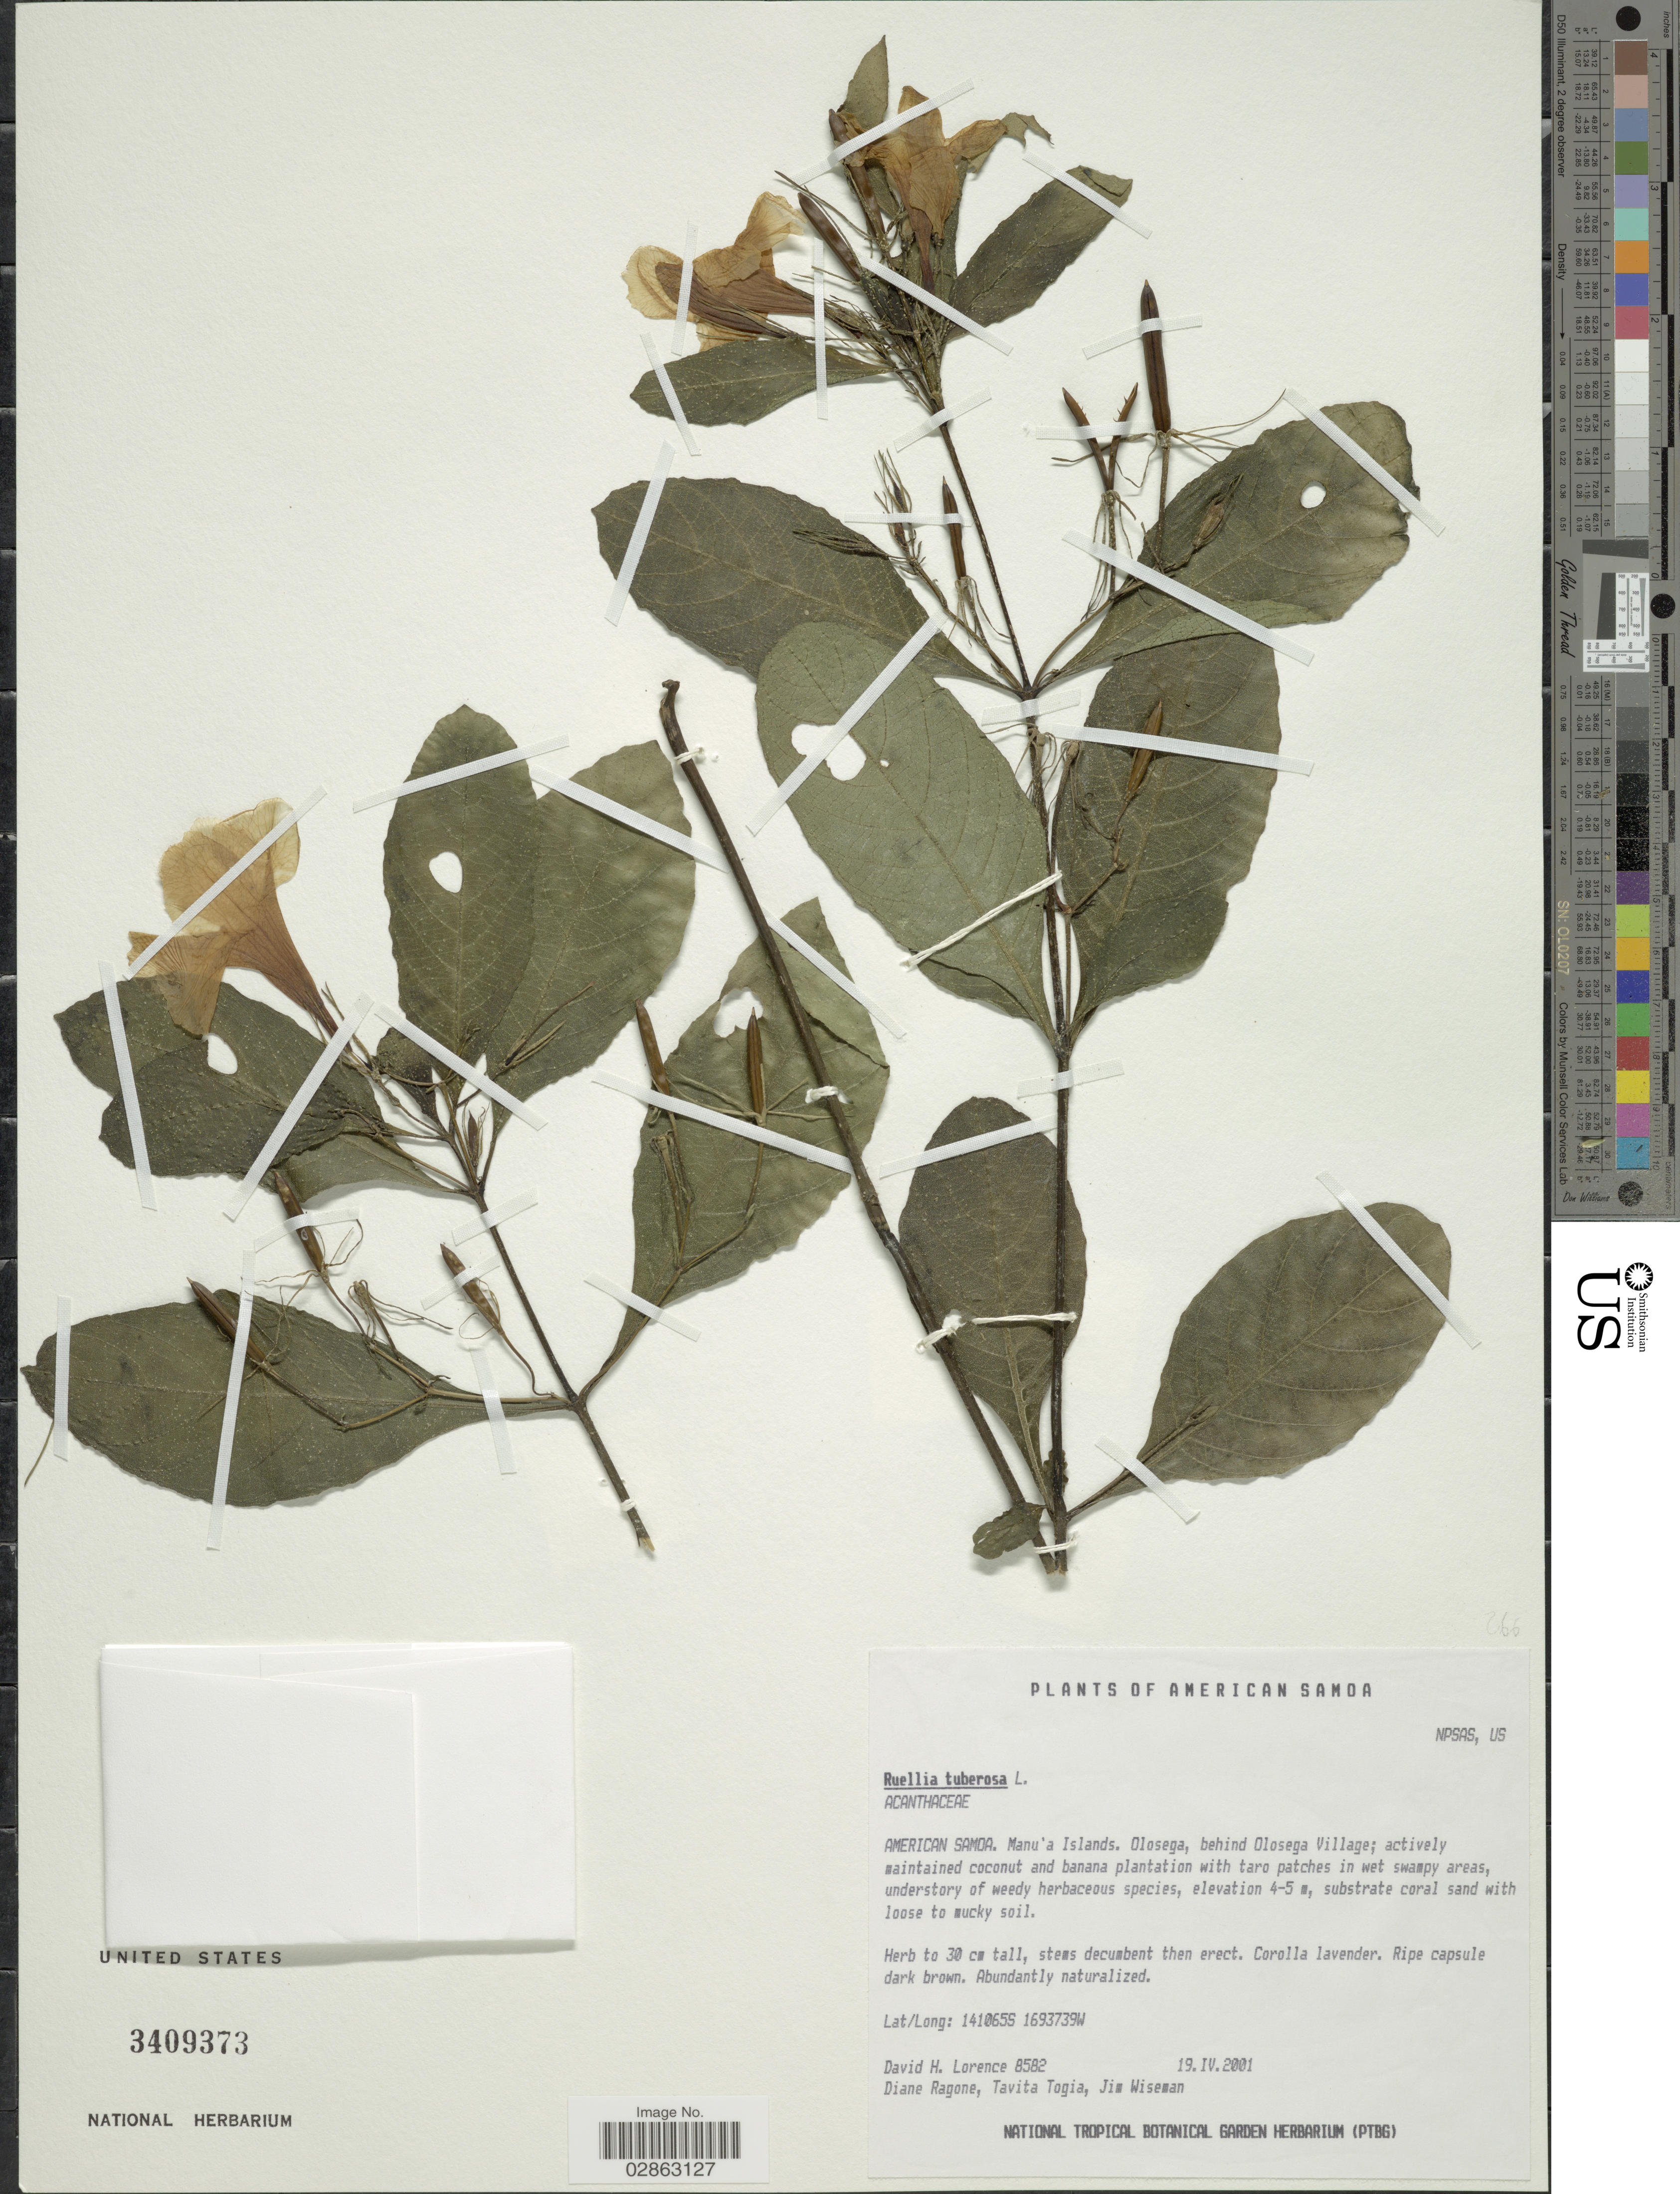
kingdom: Plantae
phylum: Tracheophyta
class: Magnoliopsida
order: Lamiales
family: Acanthaceae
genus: Ruellia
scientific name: Ruellia tuberosa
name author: L.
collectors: D. Lorence, D. Ragone, T. Togia & J. Wiseman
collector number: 8582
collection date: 2001-04-19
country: American Samoa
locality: Manu'a Islands. Olosega, behind Olosega Village.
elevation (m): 4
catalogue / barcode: US 3409373